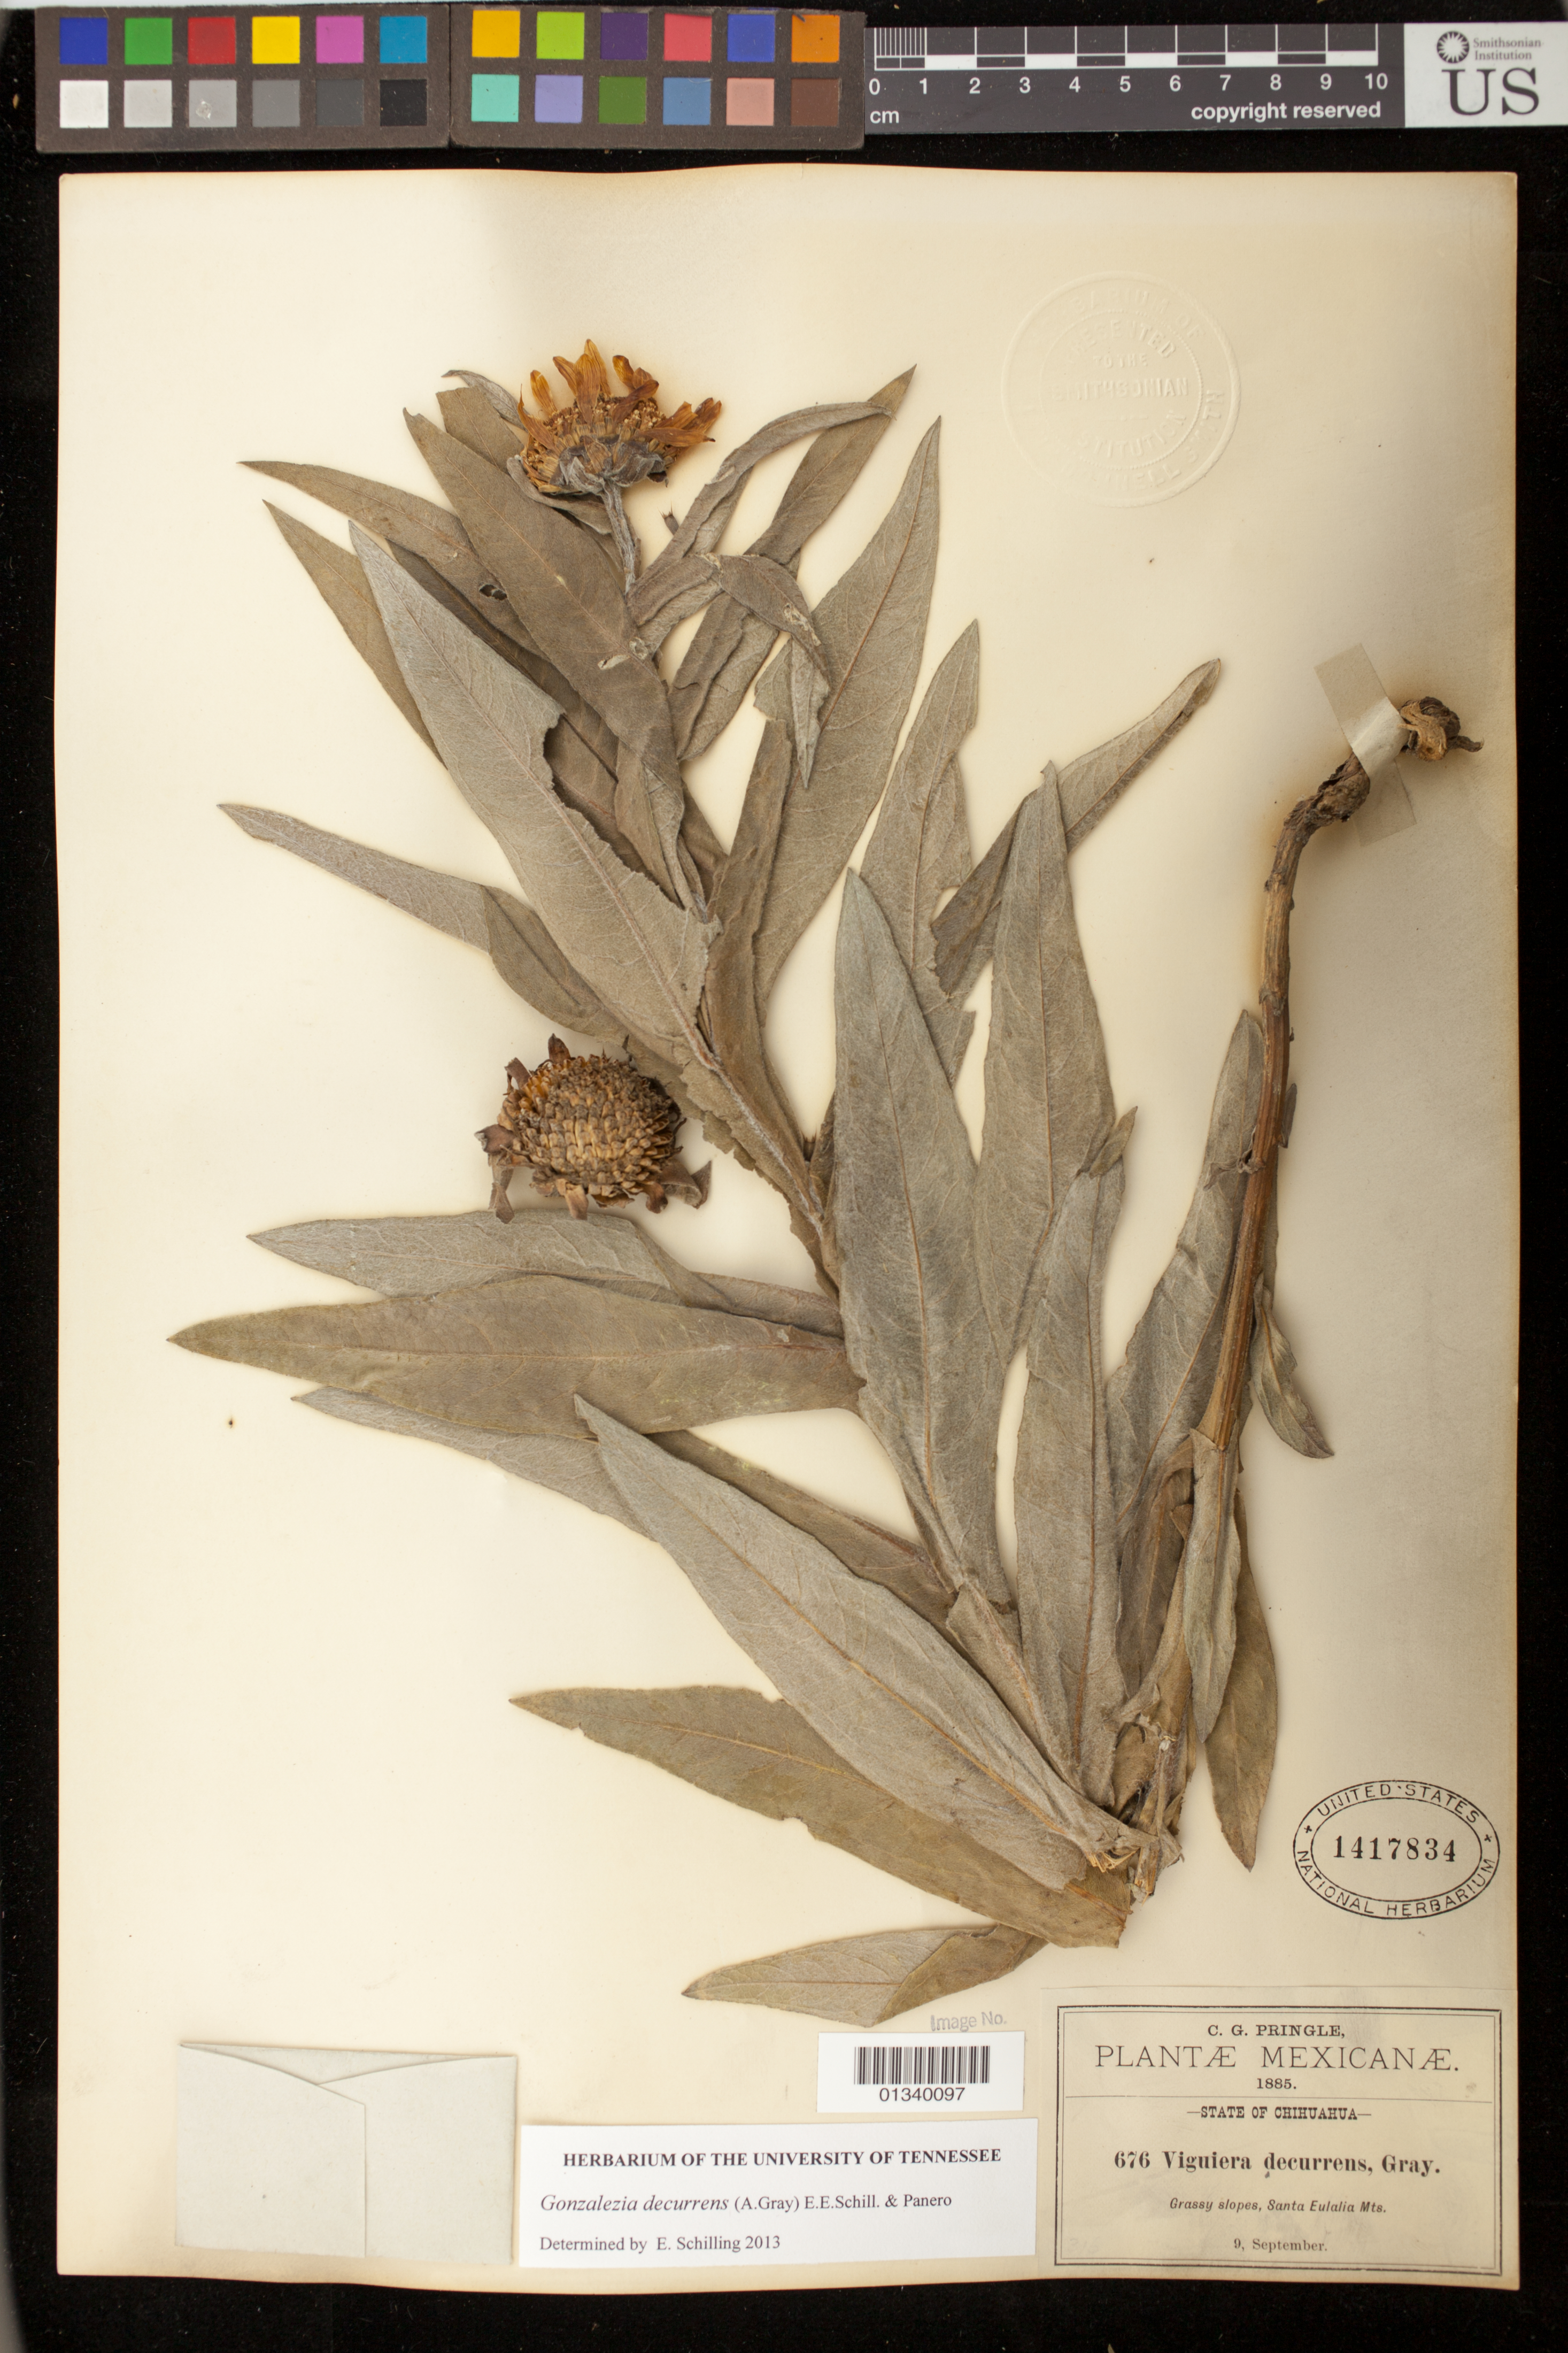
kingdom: Plantae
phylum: Tracheophyta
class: Magnoliopsida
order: Asterales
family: Asteraceae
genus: Gonzalezia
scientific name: Gonzalezia decurrens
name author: (A. Gray) E.E. Schill. & Panero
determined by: Schilling, E. E.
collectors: C. G. Pringle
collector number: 676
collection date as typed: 09 Sep 1885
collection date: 1885-09-09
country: Mexico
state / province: Chihuahua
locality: Santa Eulalia Mountains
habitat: Grassy slopes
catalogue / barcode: US 1417834